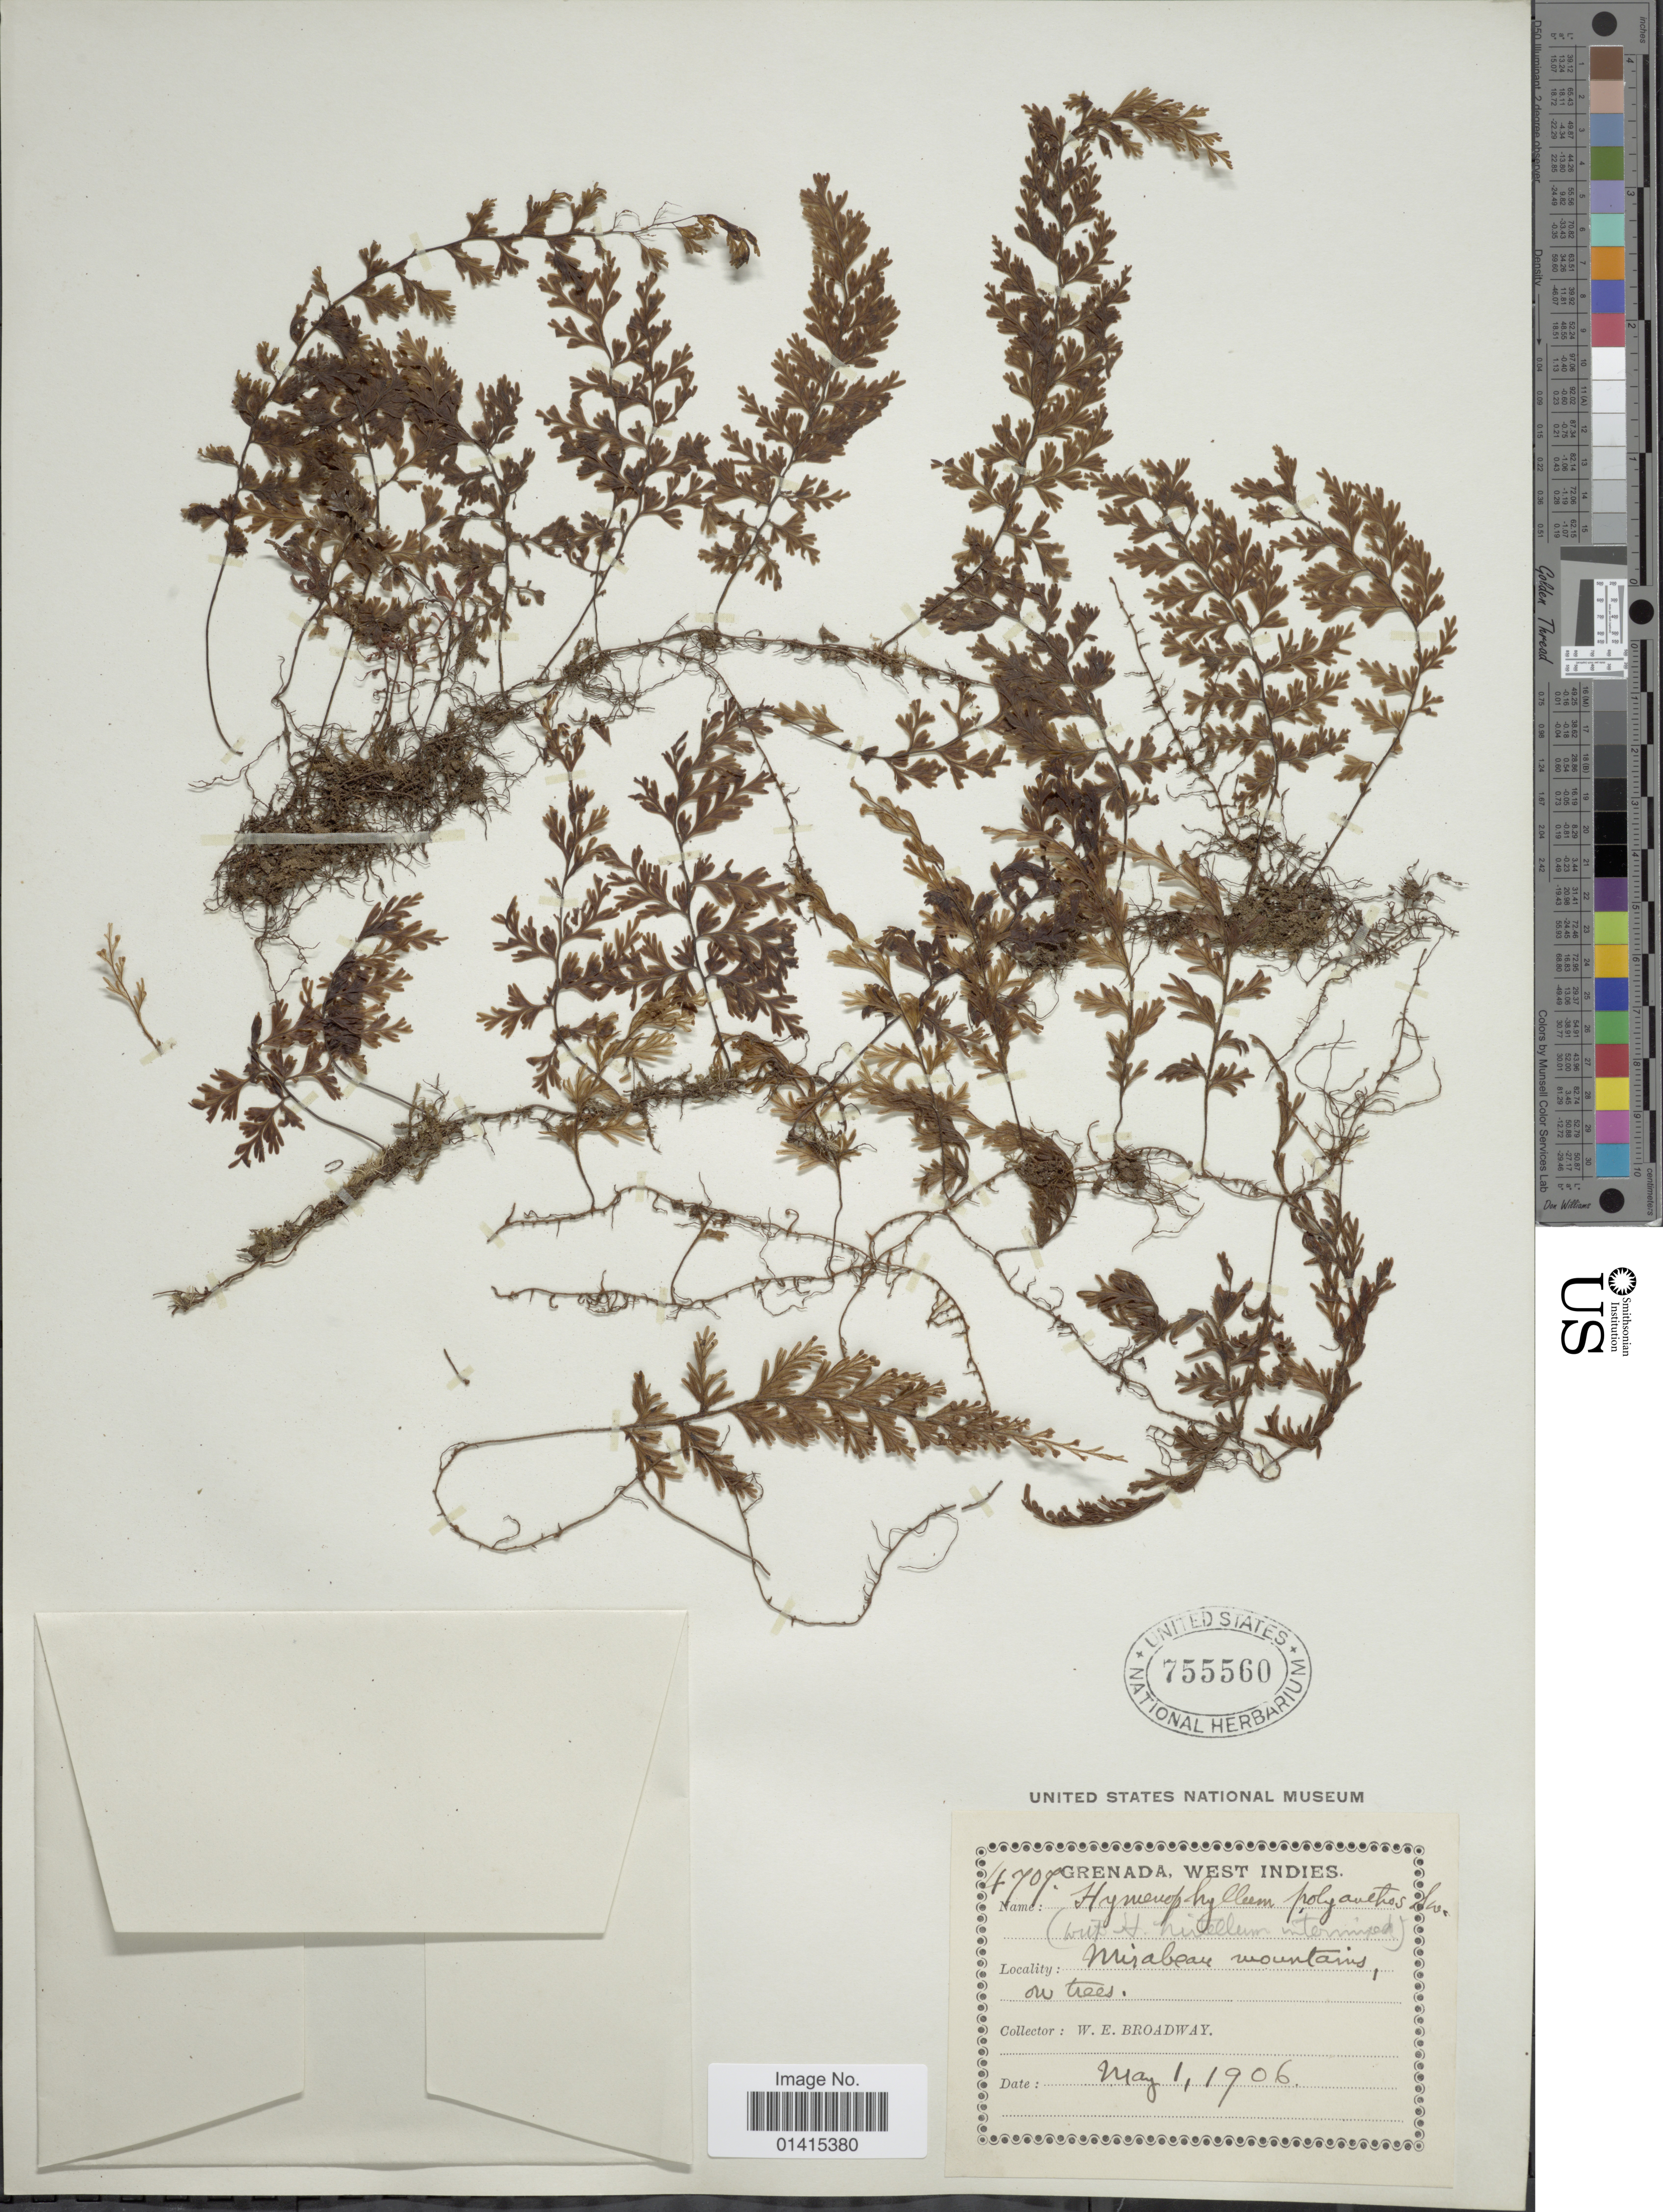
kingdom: Plantae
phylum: Tracheophyta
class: Polypodiopsida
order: Hymenophyllales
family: Hymenophyllaceae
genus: Hymenophyllum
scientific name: Hymenophyllum polyanthos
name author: (Sw.) Sw.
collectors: W. E. Broadway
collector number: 4707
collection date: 1906-05-01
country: Grenada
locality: Grenada West Indies, Mirabeau mountains, on trees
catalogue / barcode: US 755560